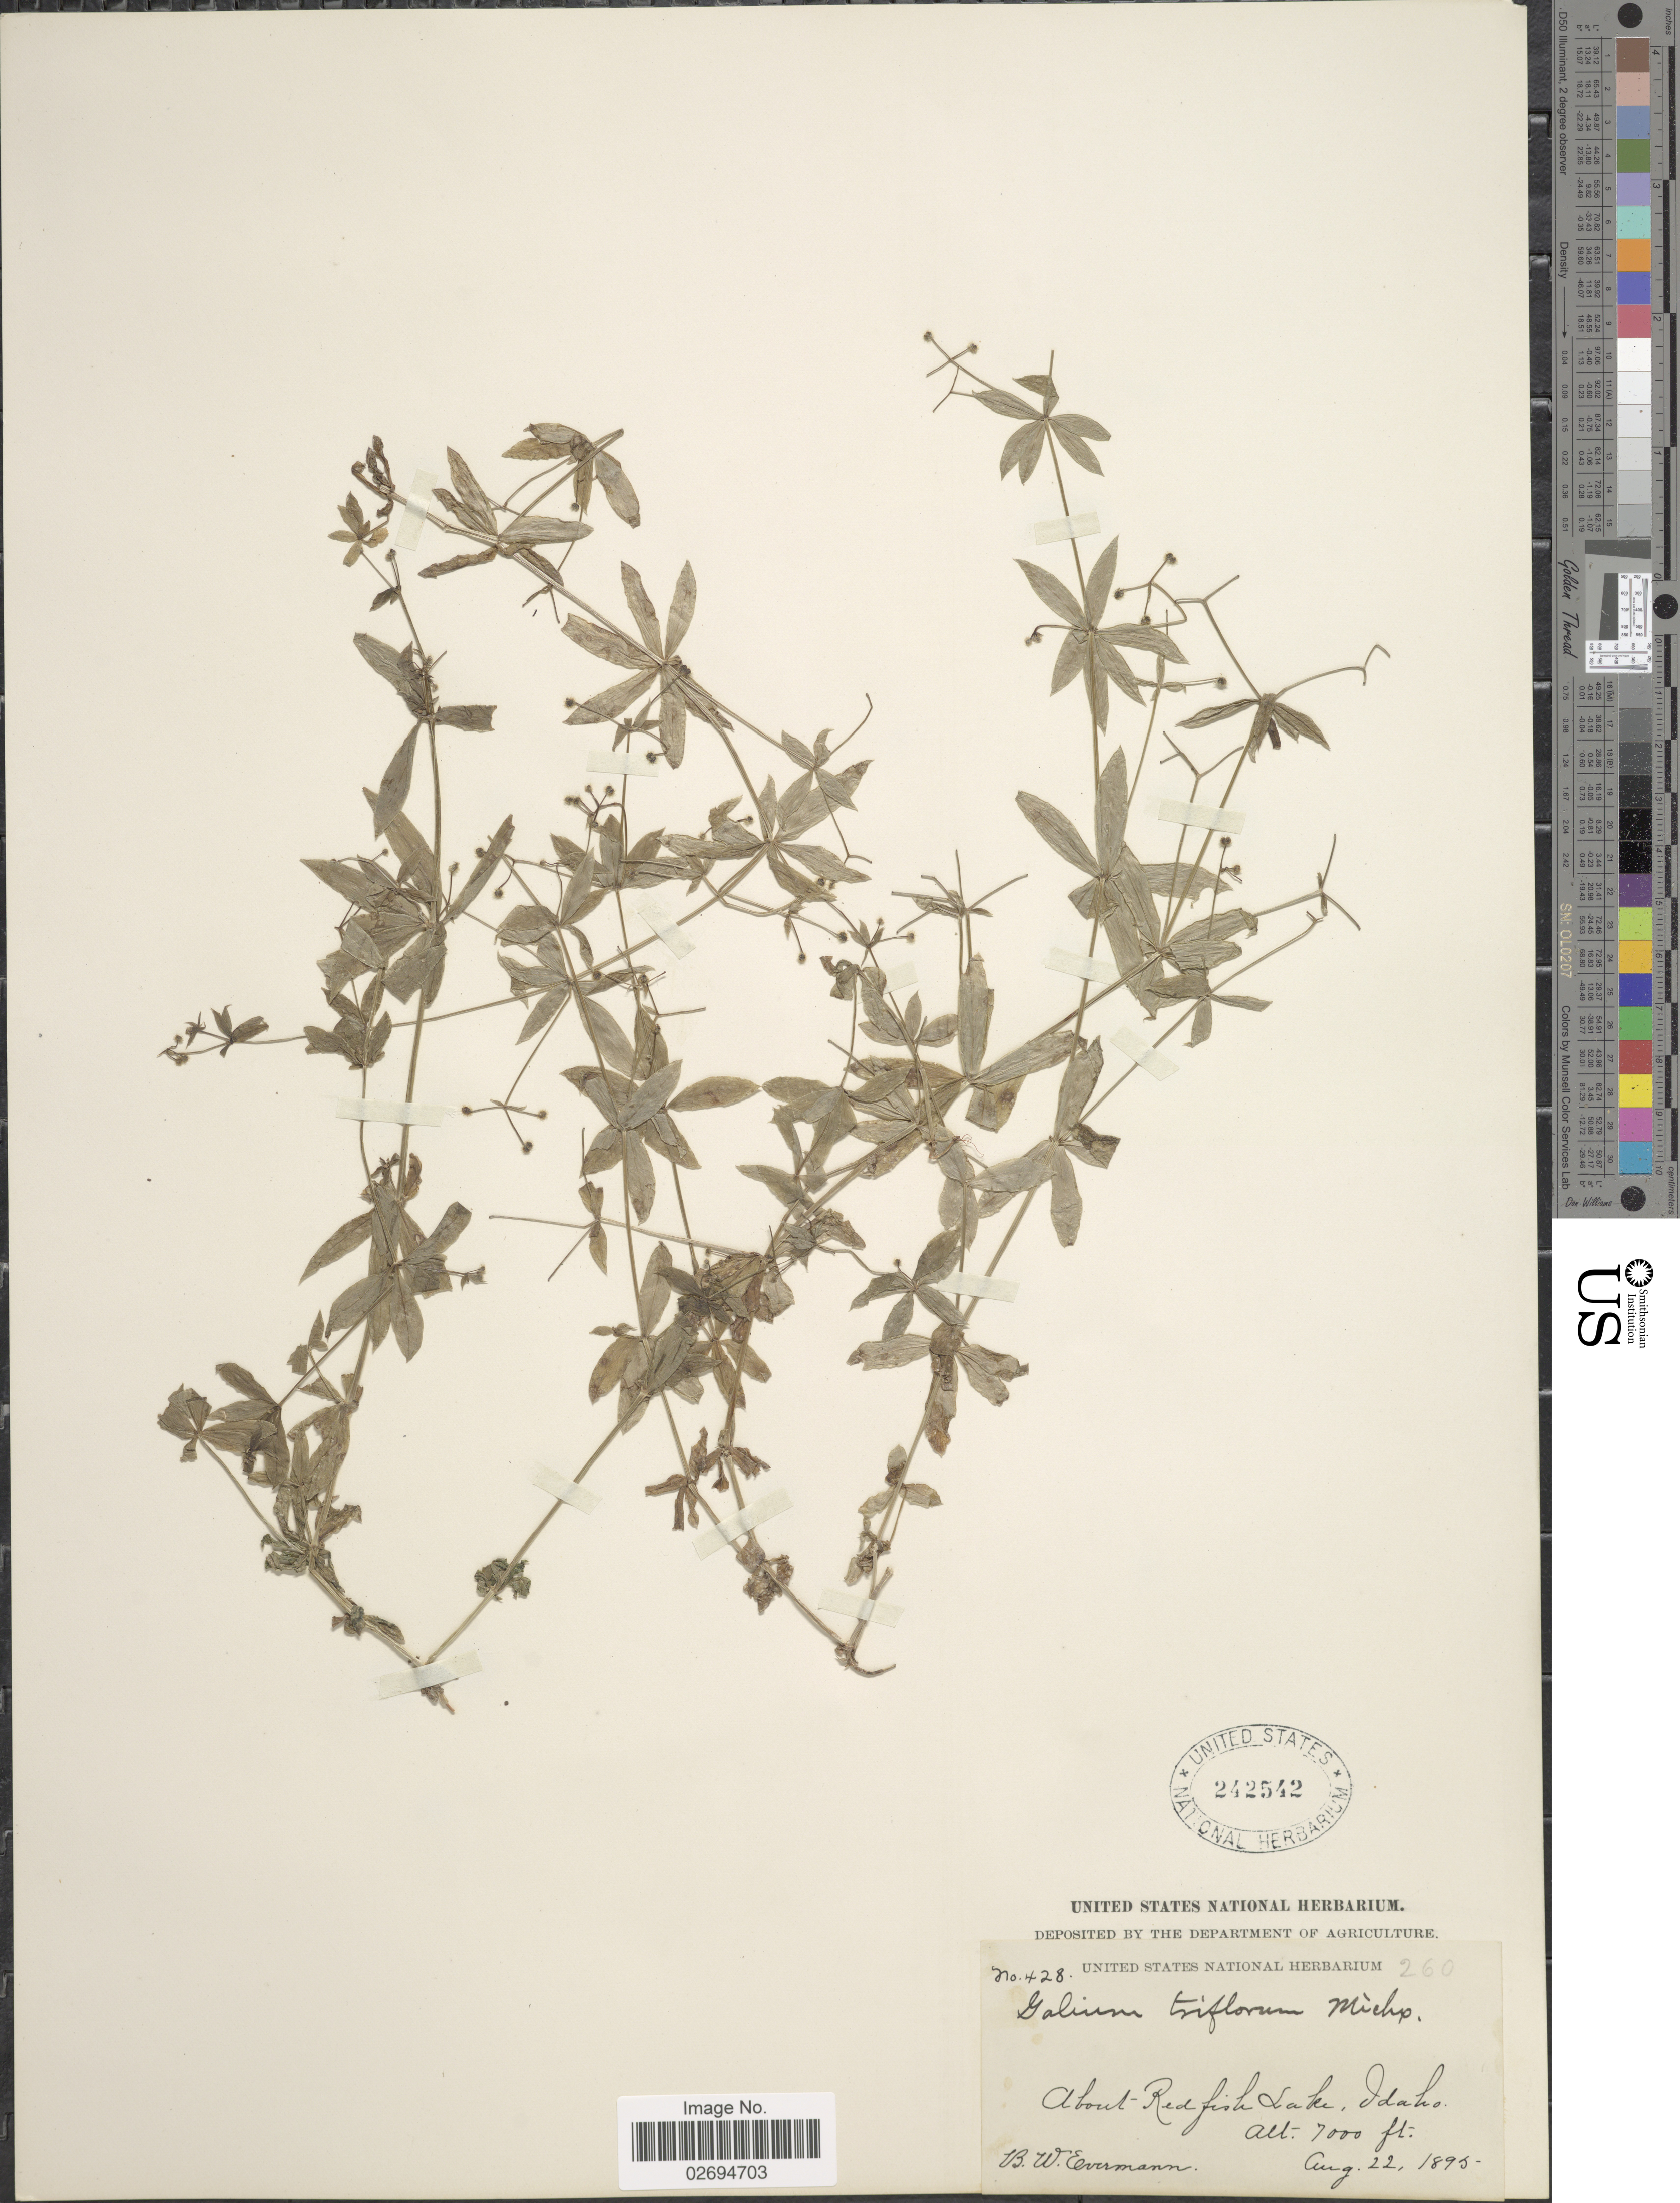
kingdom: Plantae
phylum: Tracheophyta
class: Magnoliopsida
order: Gentianales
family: Rubiaceae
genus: Galium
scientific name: Galium triflorum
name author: Michx.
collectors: B. W. Evermann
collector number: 428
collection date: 1895-08-22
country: United States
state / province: Idaho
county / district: Custer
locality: About Redfish Lake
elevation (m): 2134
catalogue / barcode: US 242542